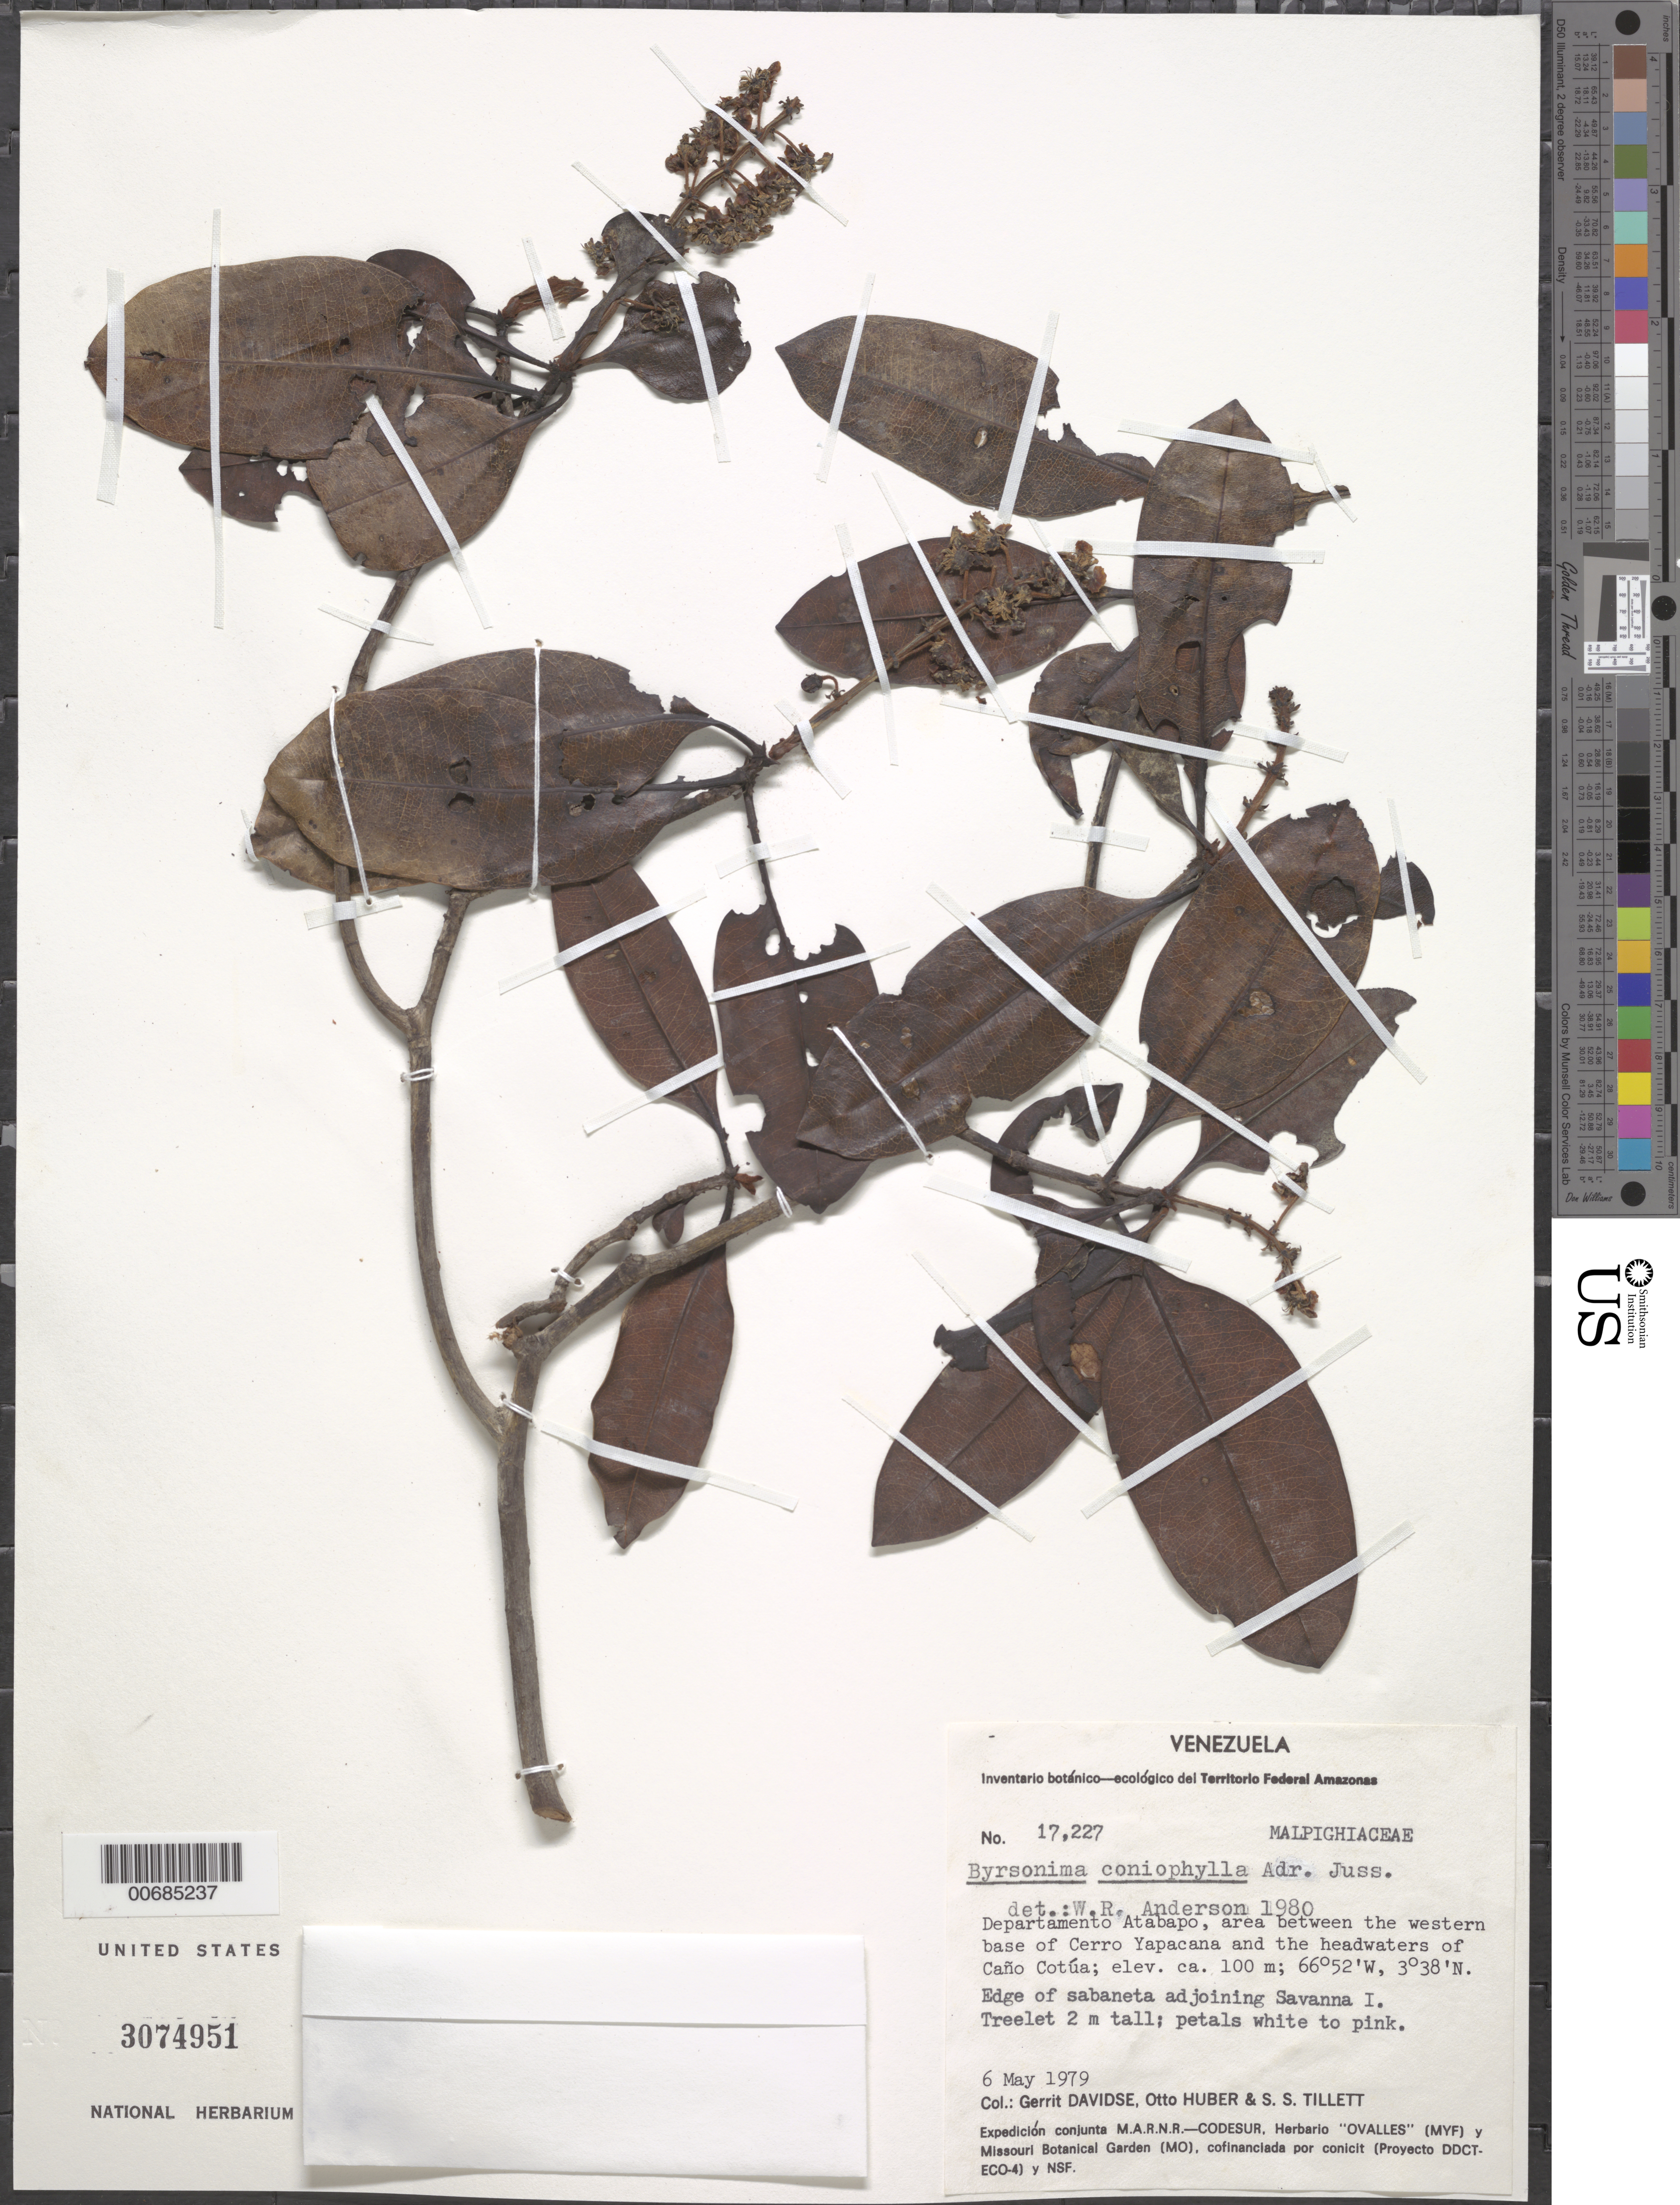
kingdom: Plantae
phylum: Tracheophyta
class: Magnoliopsida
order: Malpighiales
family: Malpighiaceae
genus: Byrsonima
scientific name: Byrsonima coniophylla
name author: A. Juss.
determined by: Anderson, W. R., (MICH), University of Michigan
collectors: G. Davidse, O. Huber & S. S. Tillett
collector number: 17227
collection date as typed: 6-May-79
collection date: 1979-05-06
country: Venezuela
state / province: Amazonas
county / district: Atabapo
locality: Cerro Yapacána, western base, to headwaters of Caño Cotúa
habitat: Edge of sabaneta adjoining Savanna III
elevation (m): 100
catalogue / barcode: US 3074951